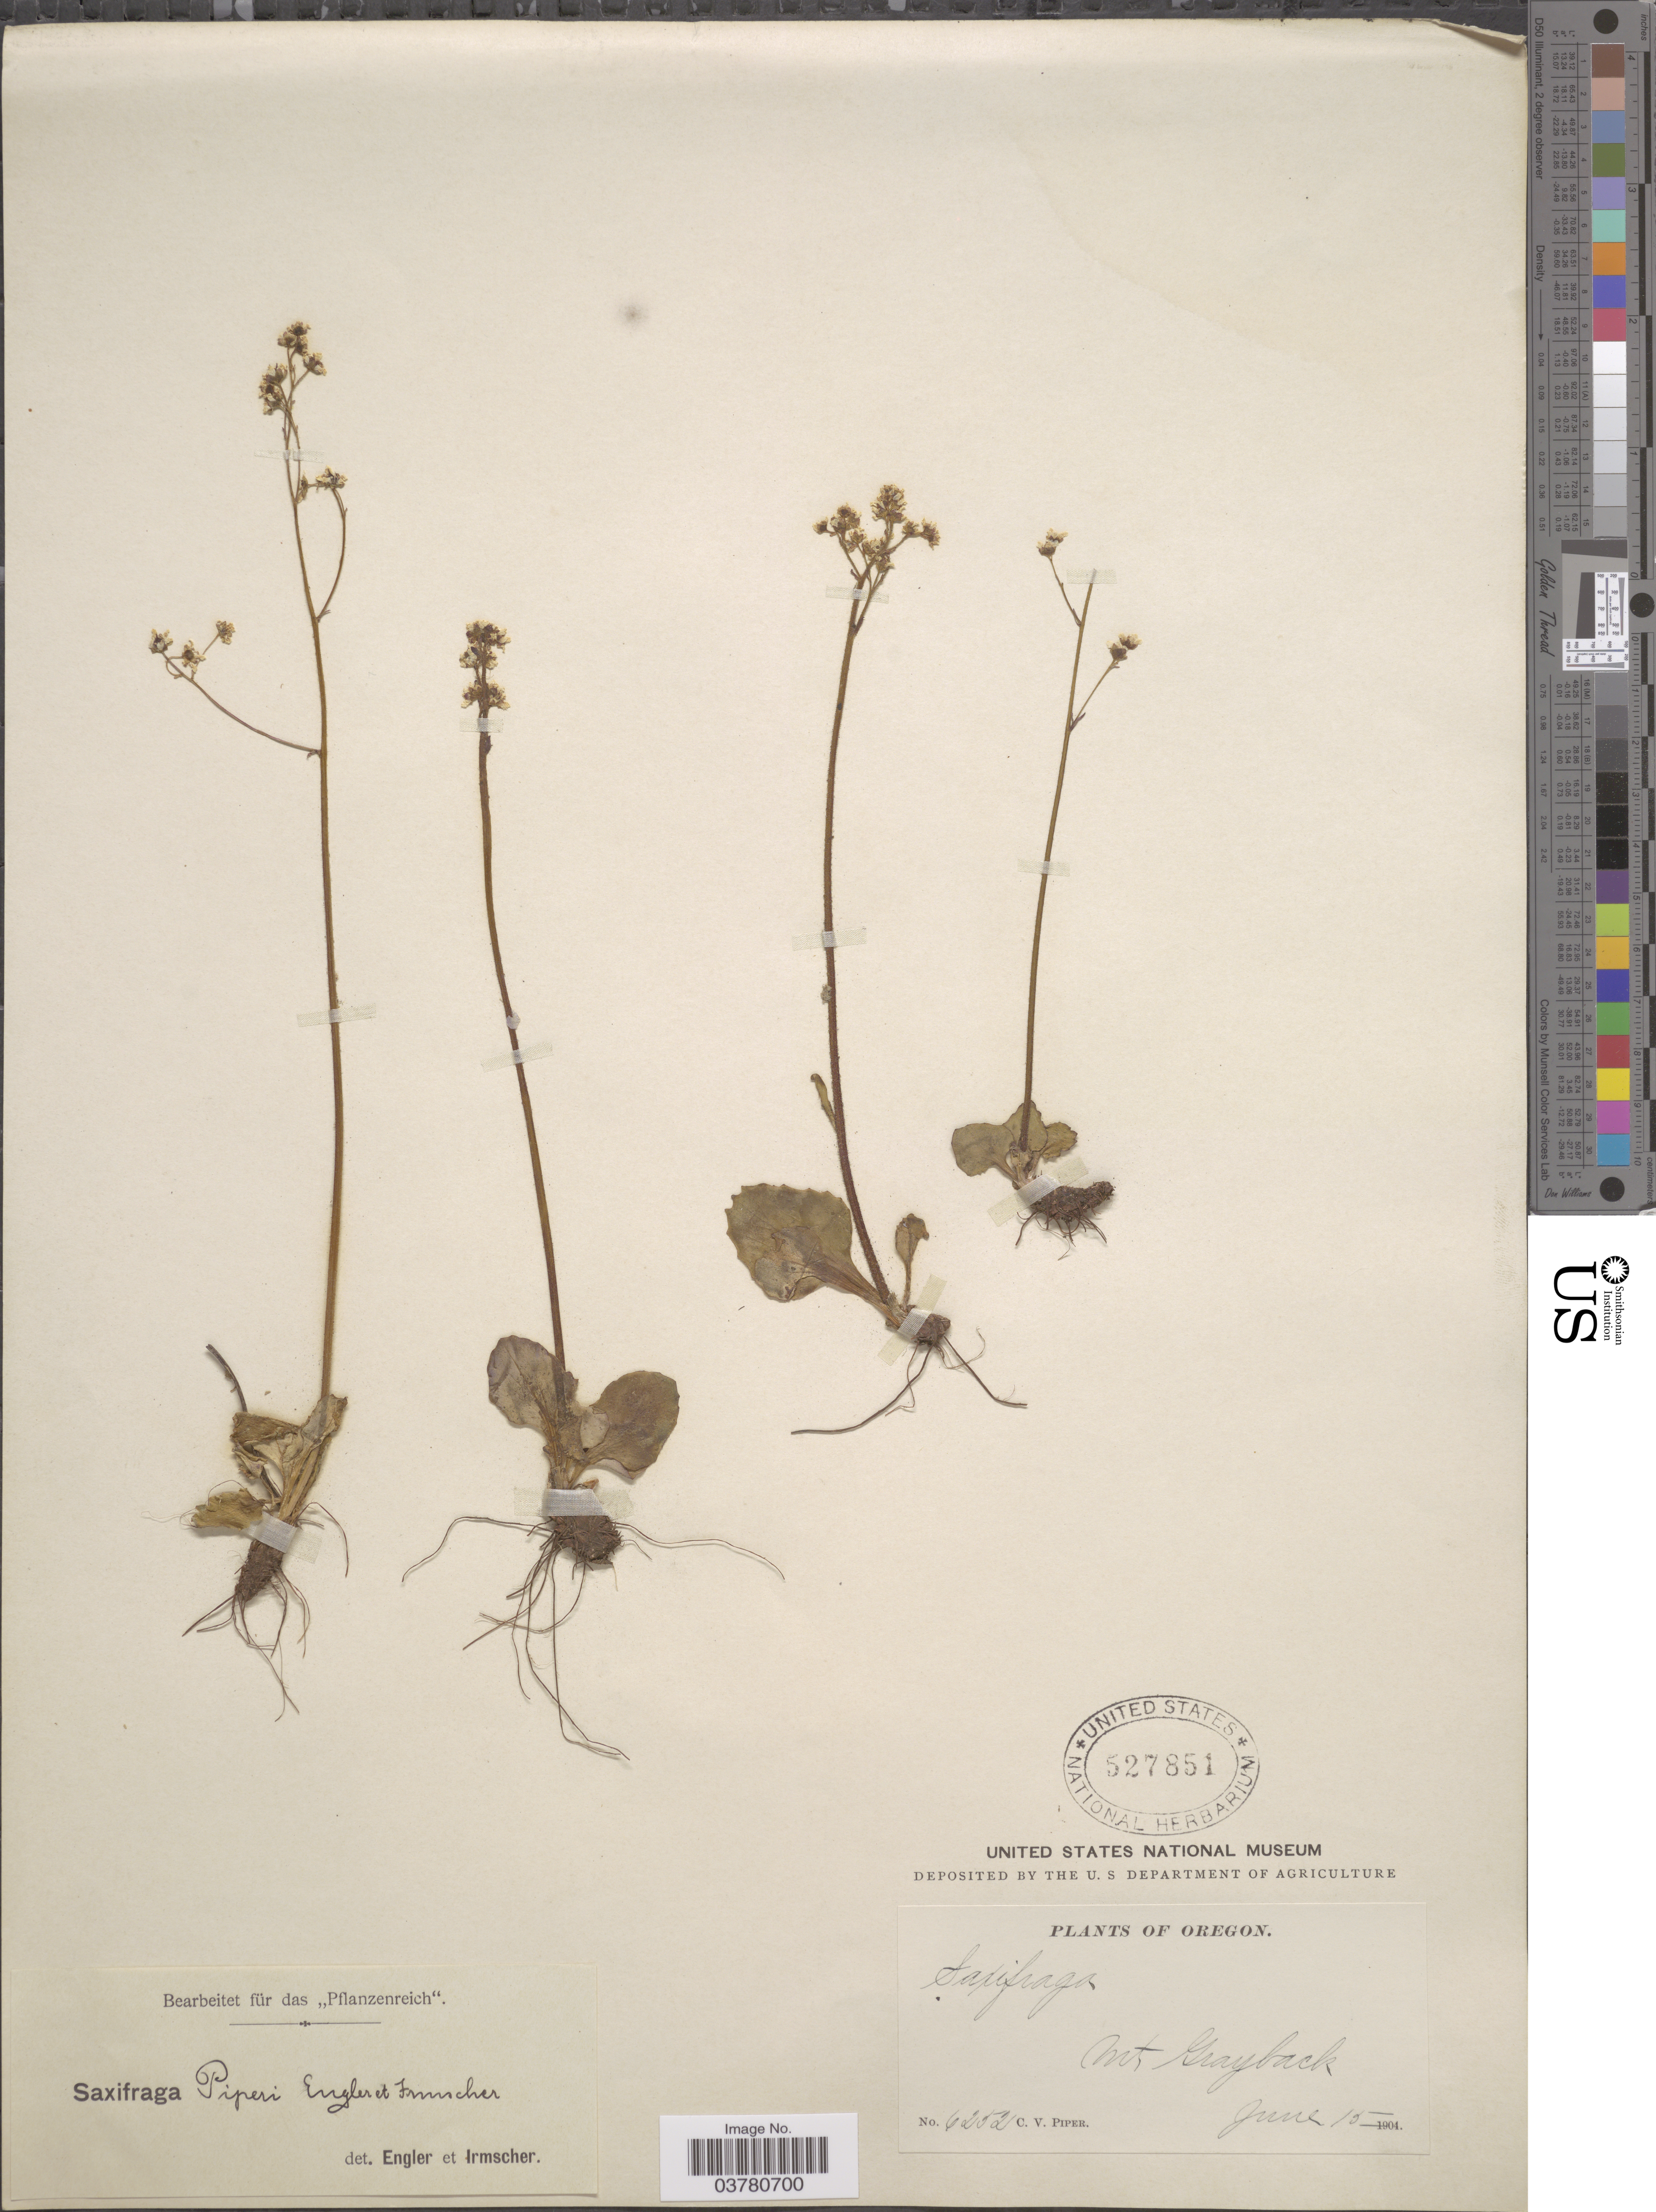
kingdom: Plantae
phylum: Tracheophyta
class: Magnoliopsida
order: Saxifragales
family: Saxifragaceae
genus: Micranthes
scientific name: Micranthes californica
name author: (Greene) Small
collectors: C. V. Piper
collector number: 6252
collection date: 1904-06-15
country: United States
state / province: Oregon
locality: Mt Grayback.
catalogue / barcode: US 527851